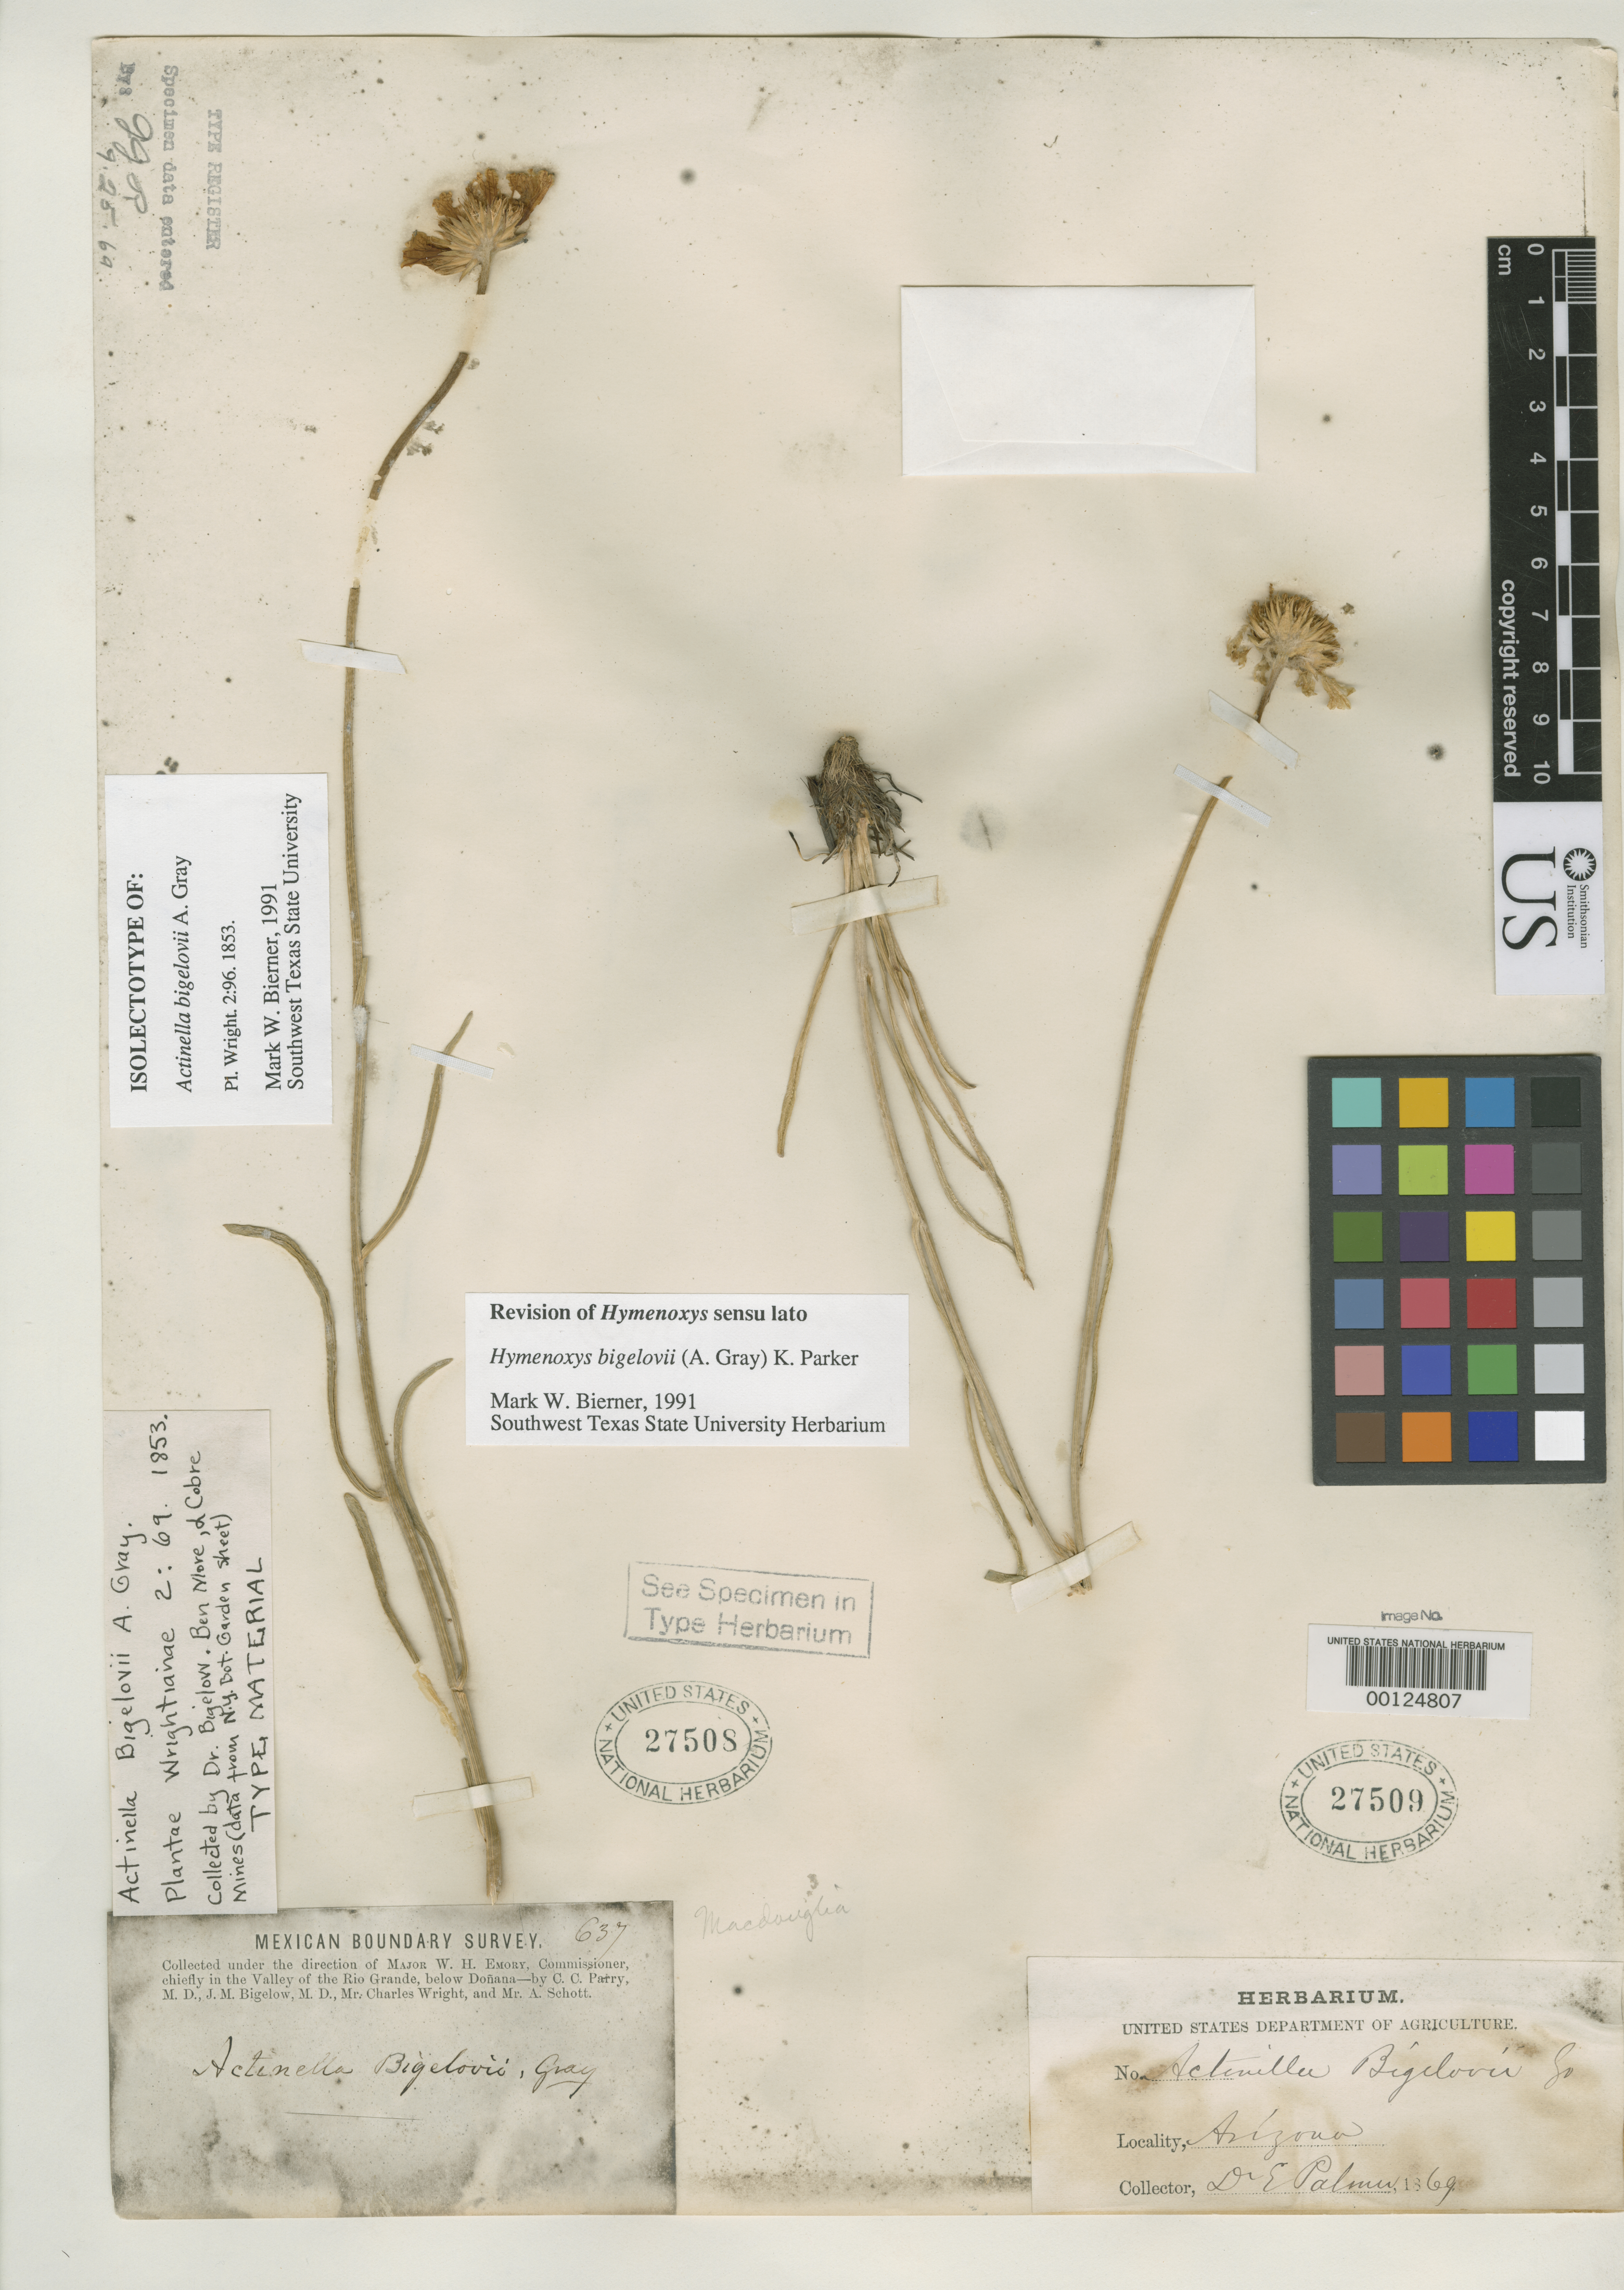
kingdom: Plantae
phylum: Tracheophyta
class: Magnoliopsida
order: Asterales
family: Asteraceae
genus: Actinella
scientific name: Actinella bigelovii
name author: A. Gray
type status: Isolectotype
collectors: J. M. Bigelow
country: United States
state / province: Arizona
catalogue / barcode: US 27509